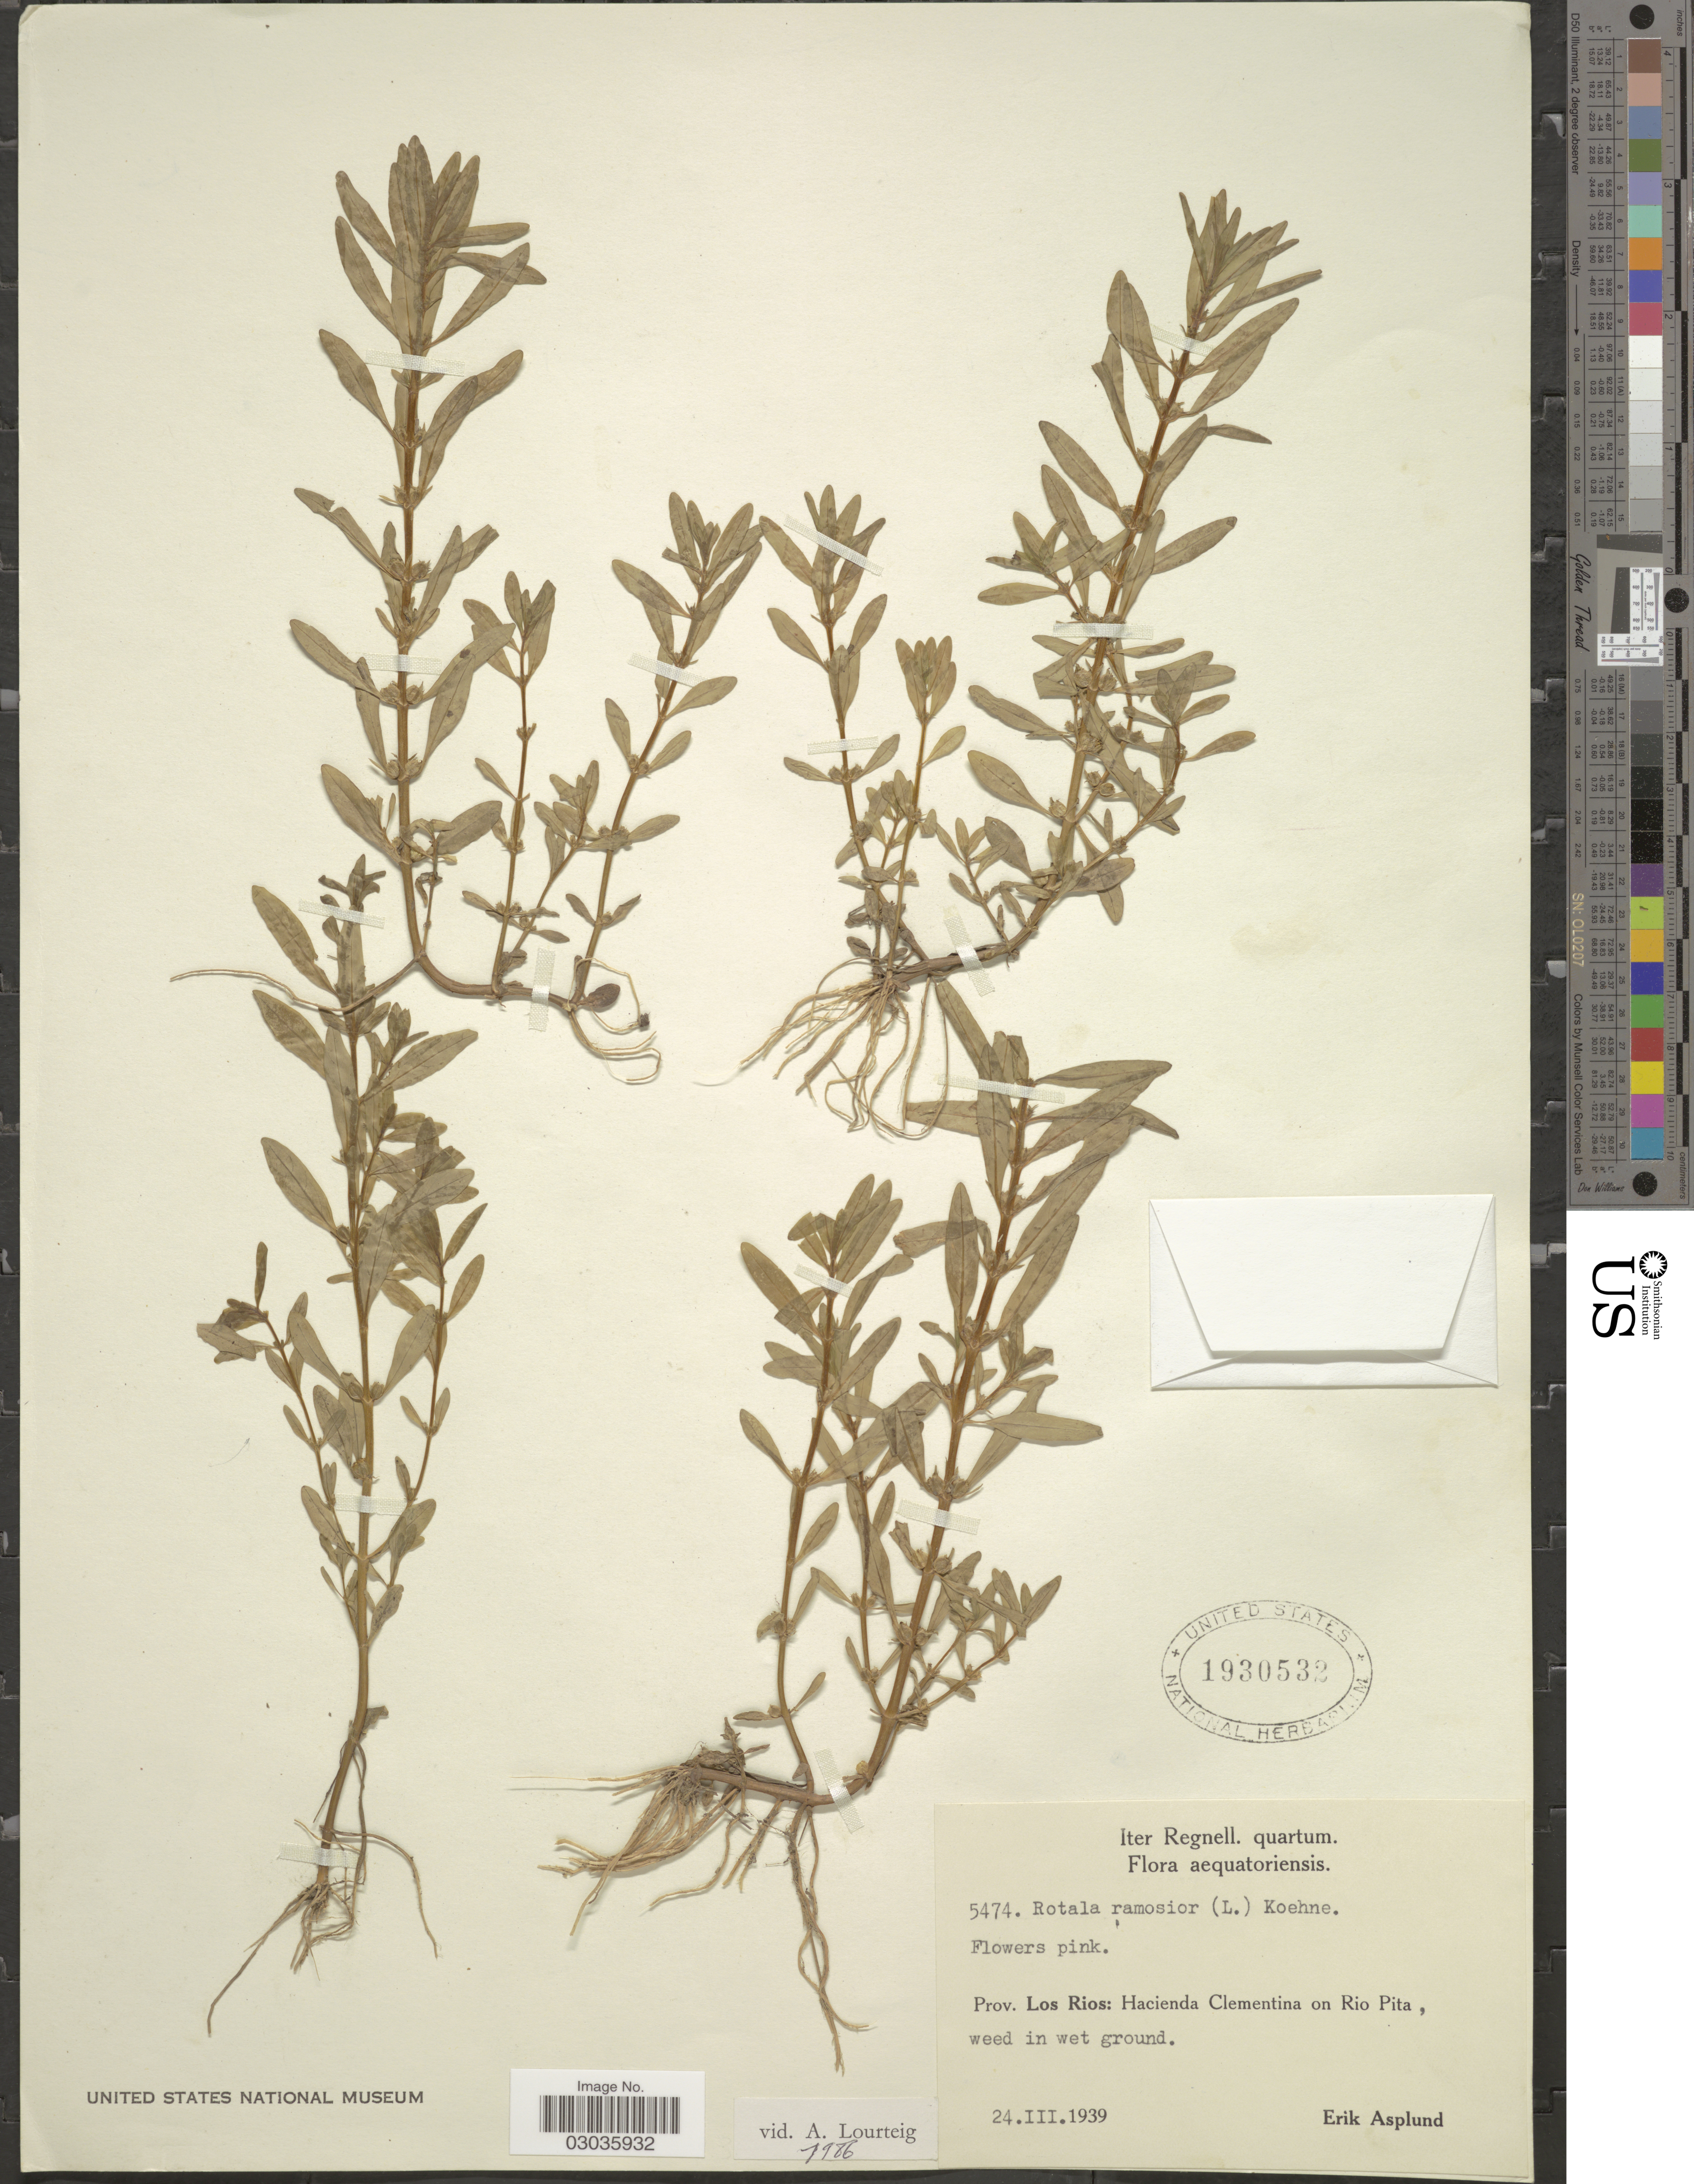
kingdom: Plantae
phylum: Tracheophyta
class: Magnoliopsida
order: Myrtales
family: Lythraceae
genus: Rotala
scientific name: Rotala ramosior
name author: (L.) Koehne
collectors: E. Asplund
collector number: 5474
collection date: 1939-03-24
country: Ecuador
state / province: Los Ríos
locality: Aequatoriensis, Prov. Los Rios: Hacienda Clementina on Rio Pita.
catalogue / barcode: US 1930532